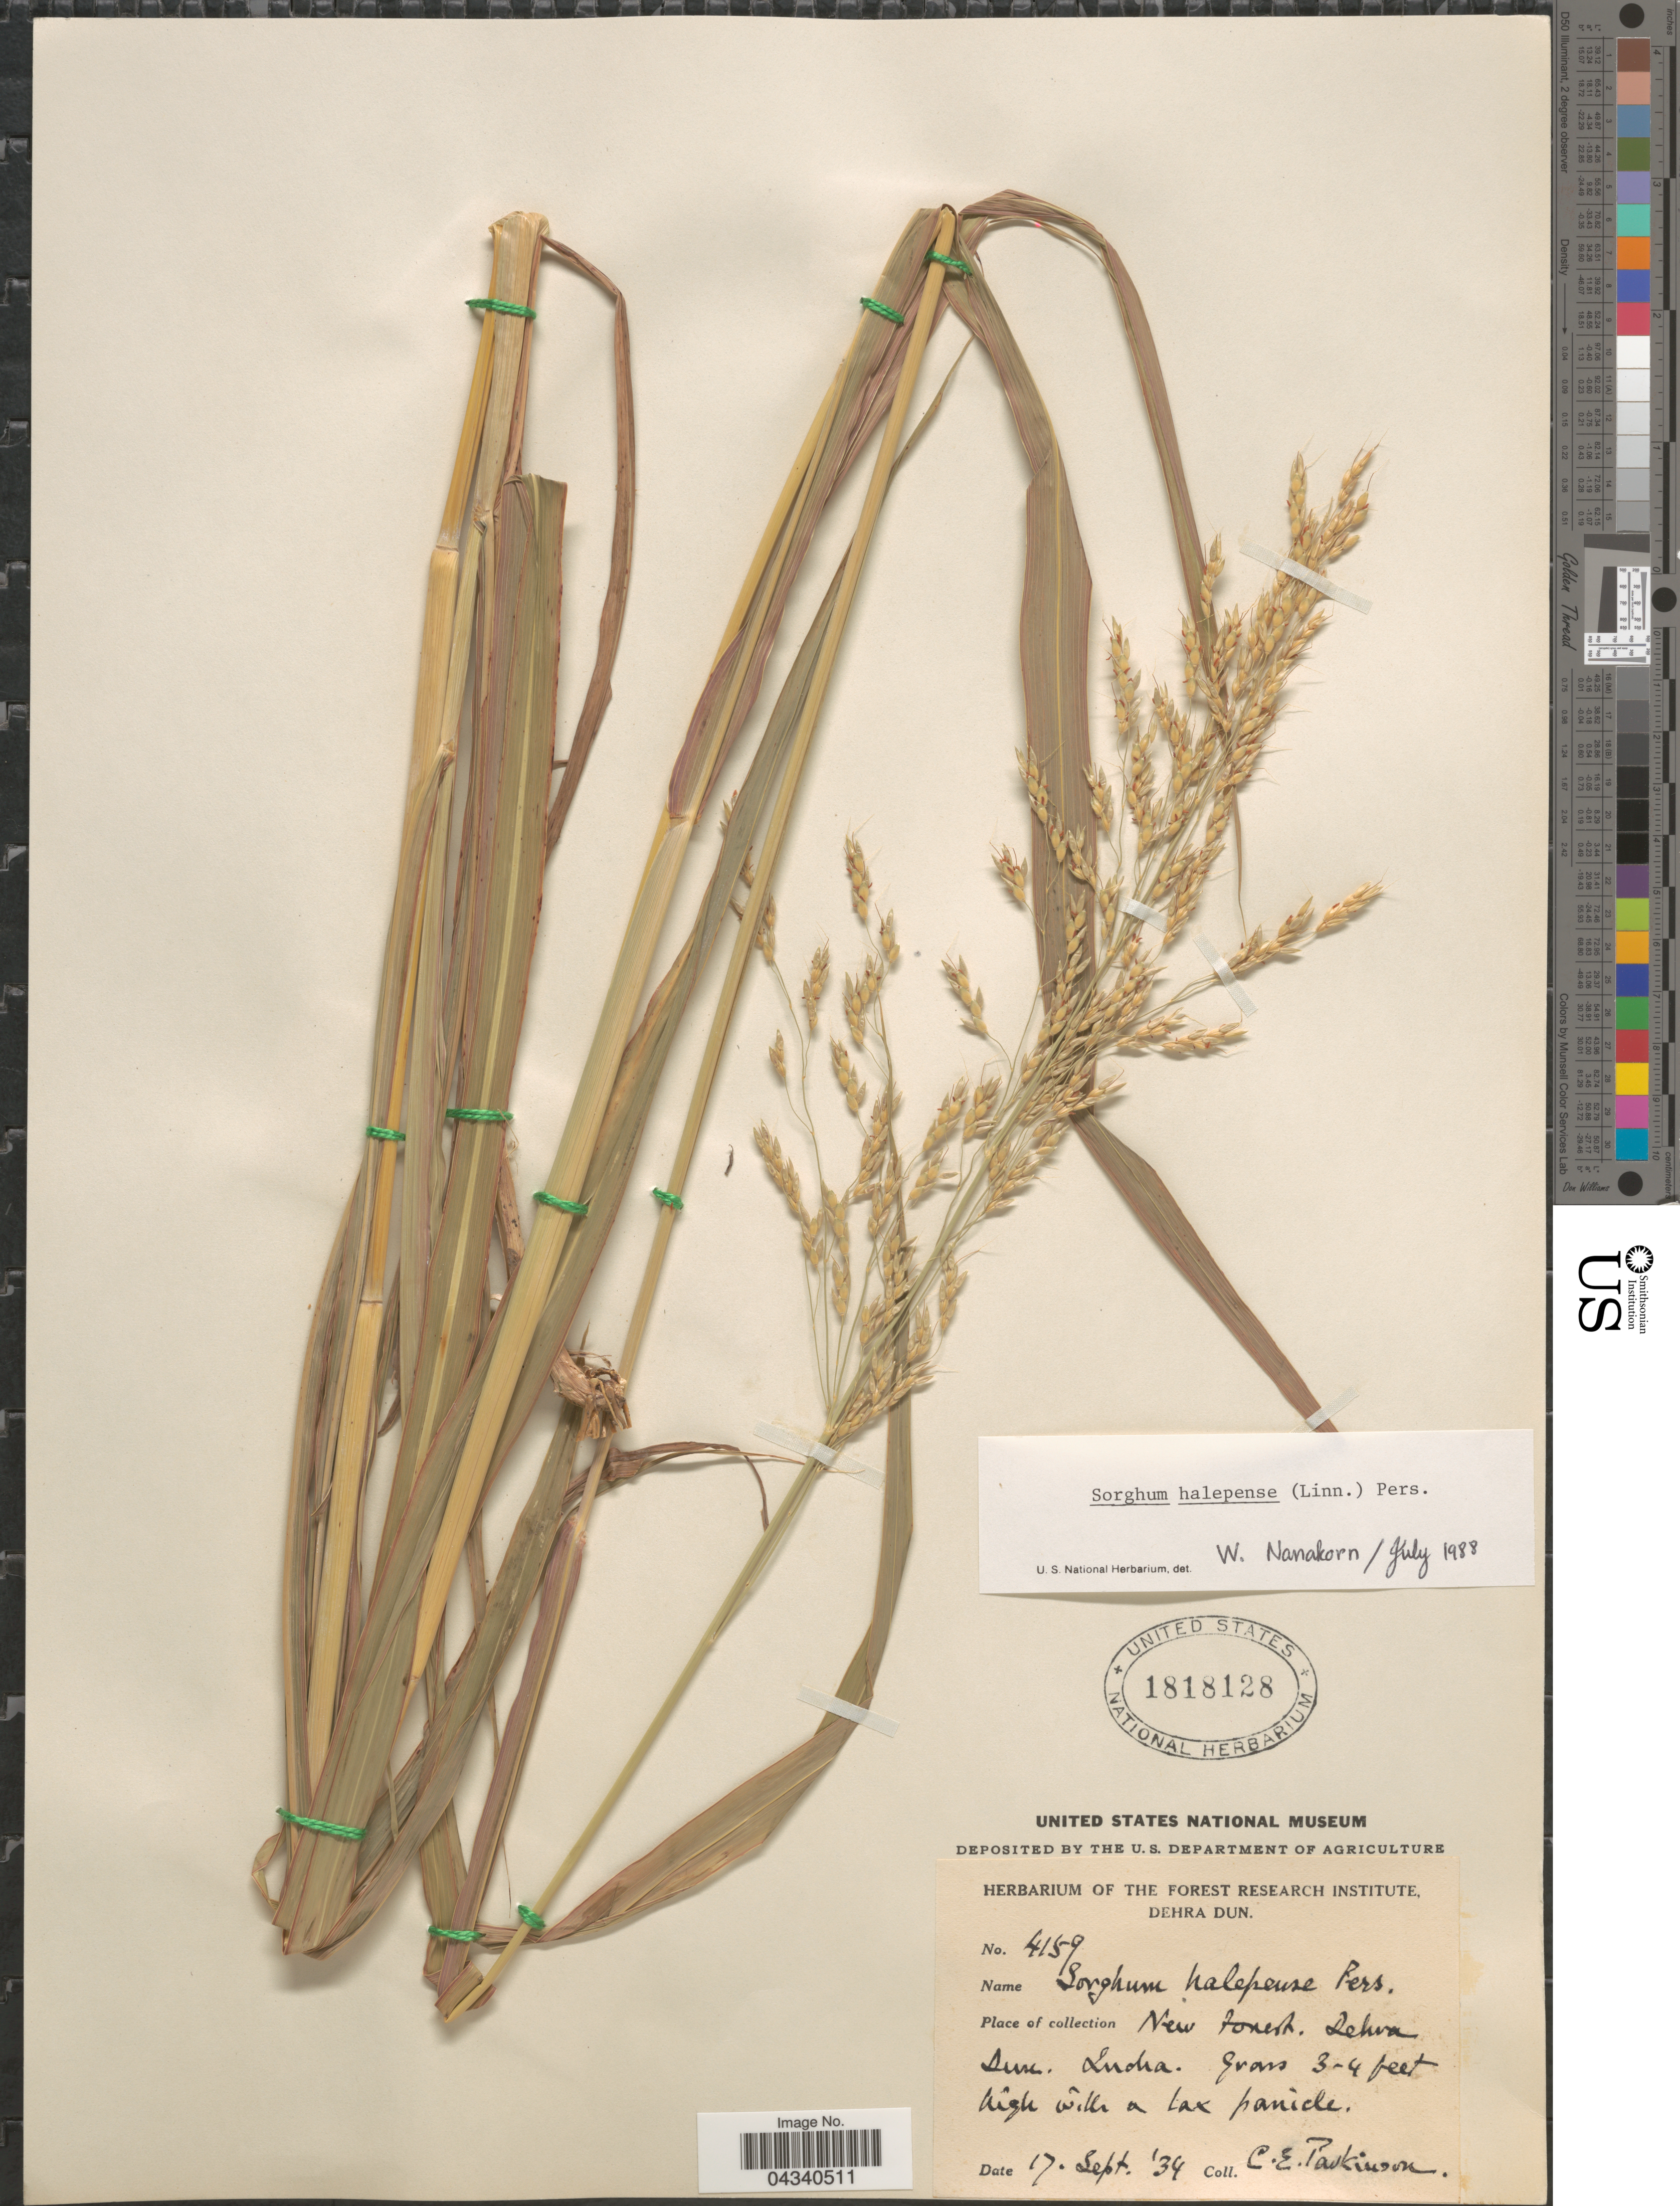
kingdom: Plantae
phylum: Tracheophyta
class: Liliopsida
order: Poales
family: Poaceae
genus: Sorghum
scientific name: Sorghum halepense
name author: (L.) Pers.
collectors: C. E. Parkinson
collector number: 4159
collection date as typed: Transcribed d/m/y: 17/9/34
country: India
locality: New forest. Dehra Dun.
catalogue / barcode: US 1818128